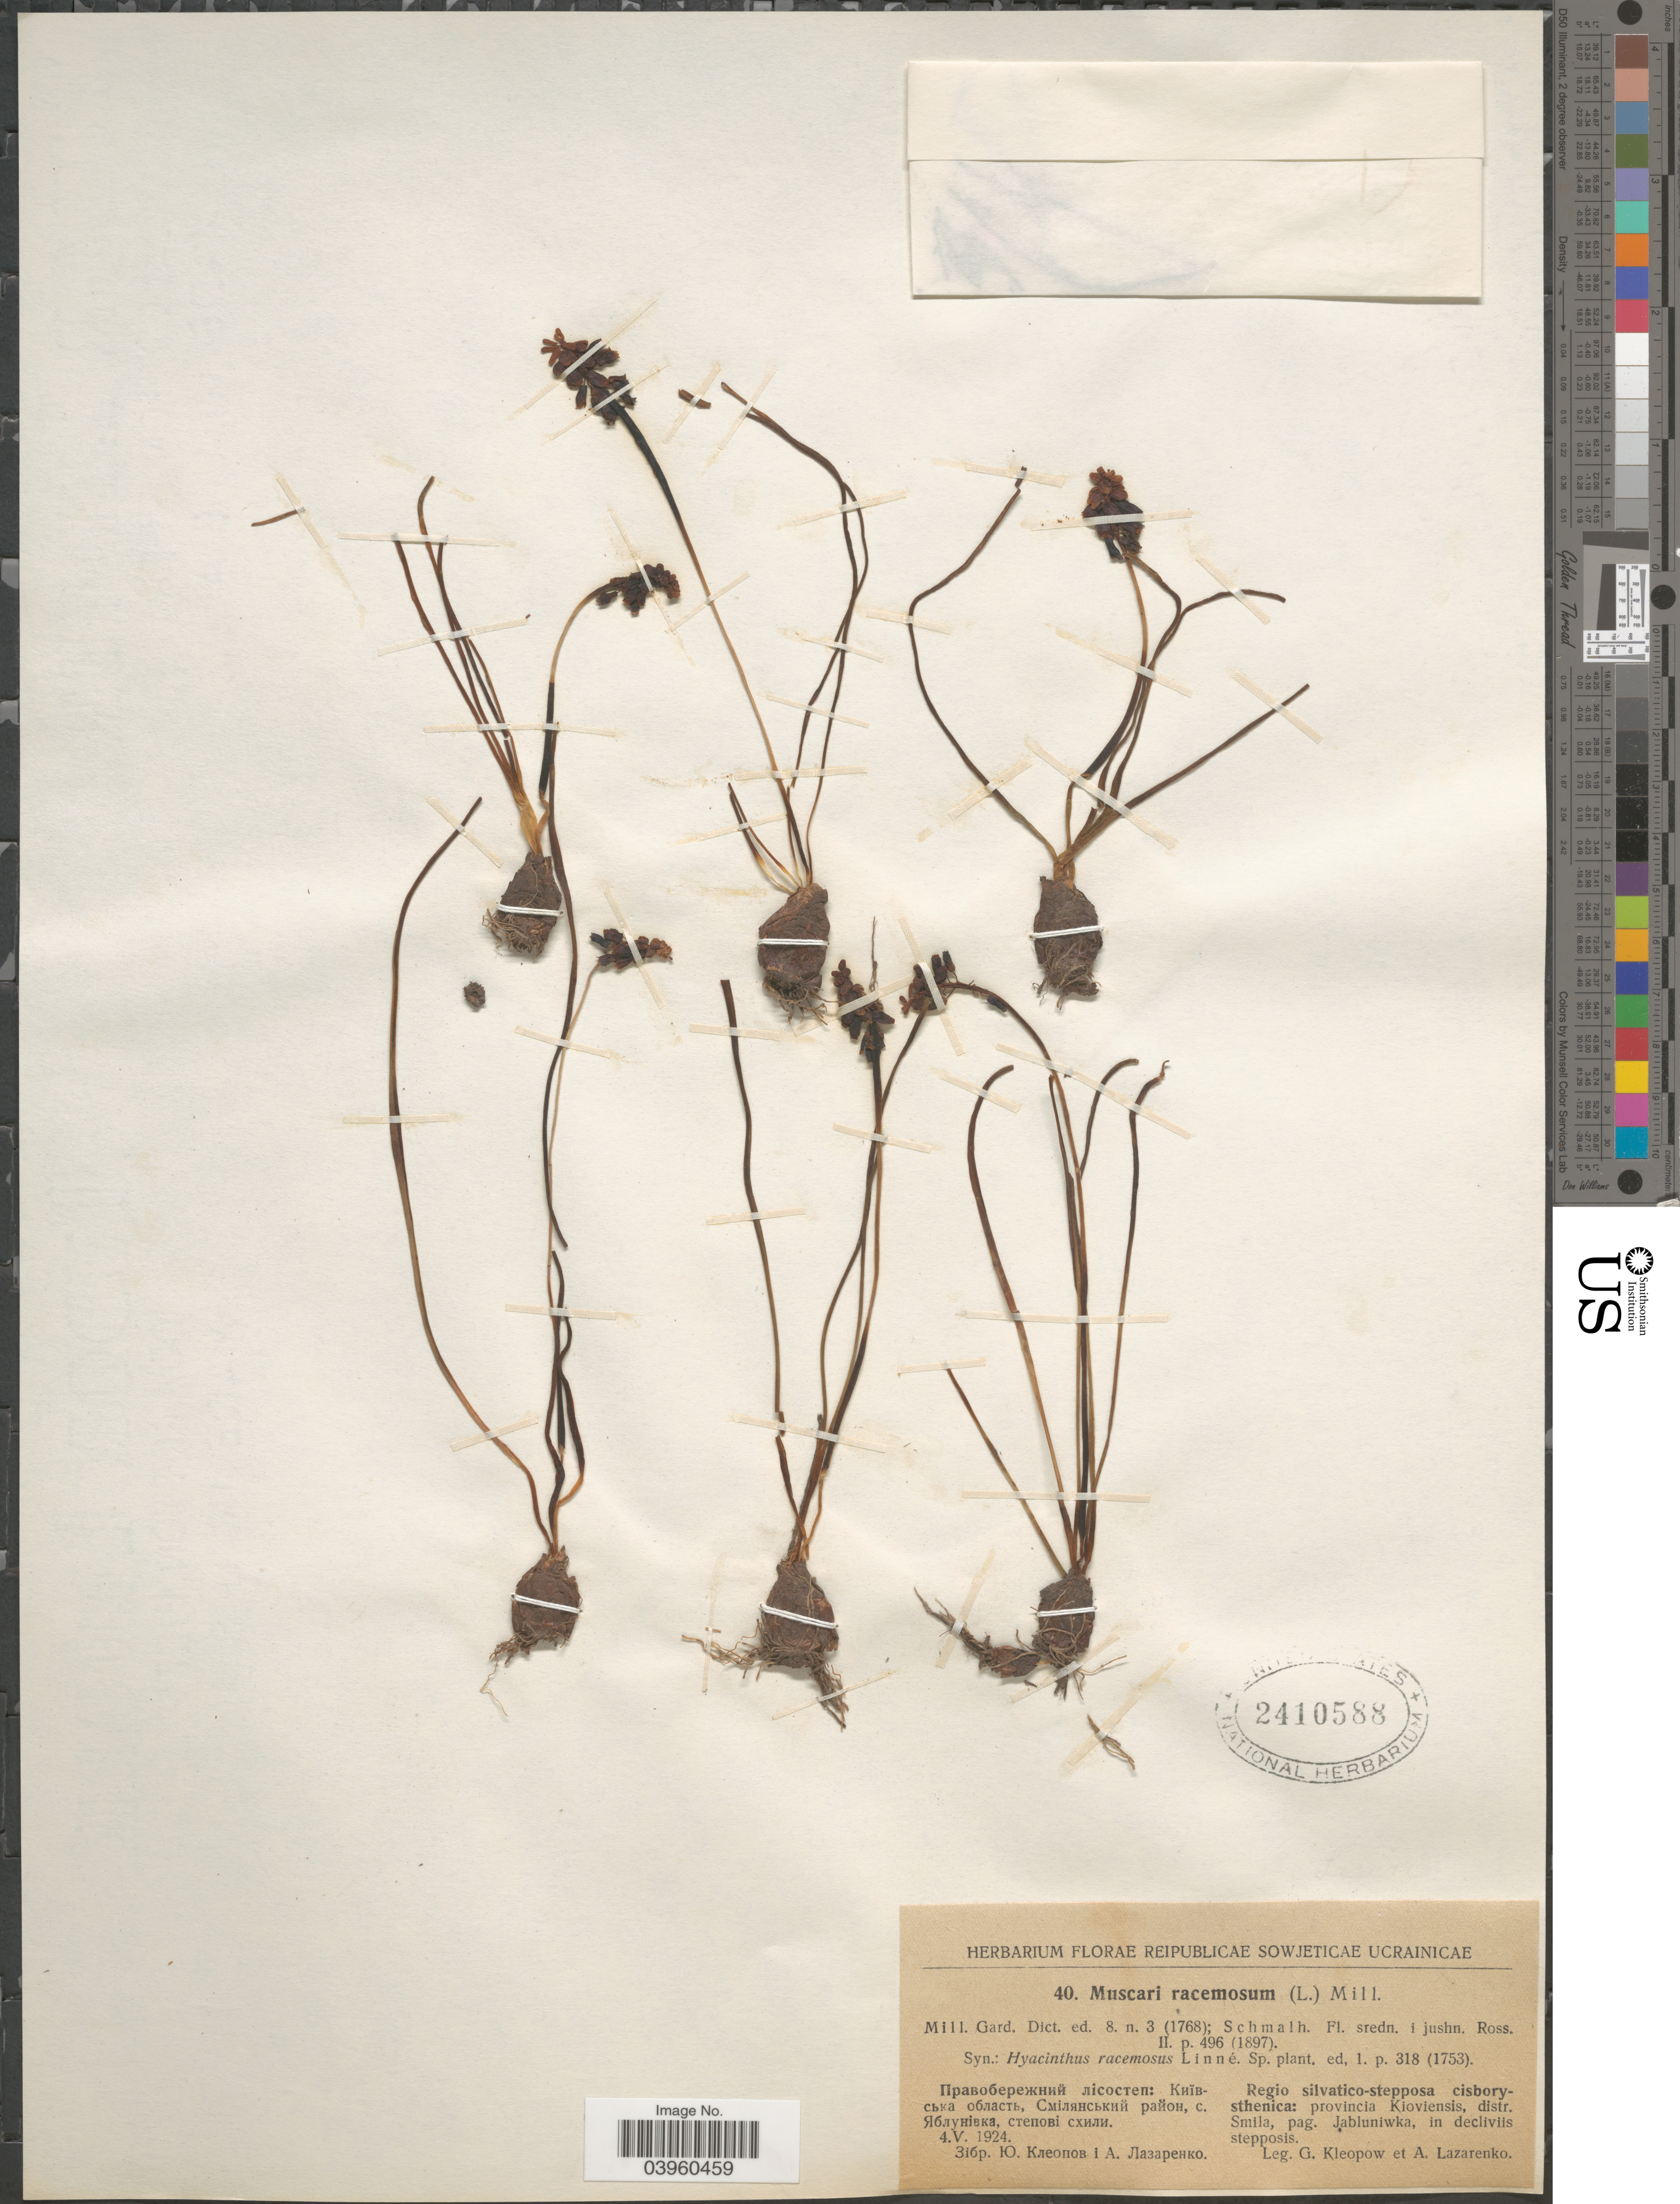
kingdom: Plantae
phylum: Tracheophyta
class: Liliopsida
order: Asparagales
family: Asparagaceae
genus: Muscari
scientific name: Muscari racemosum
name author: (L.) Mill.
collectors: G. Kleopow & A. Lazarenko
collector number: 40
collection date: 1924-05-04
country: Ukraine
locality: Regio silvatico-stepposa cisbory-sthenica: provincia Kioviensis, distr. Smila, pag. Jabluniwka.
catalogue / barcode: US 2410588